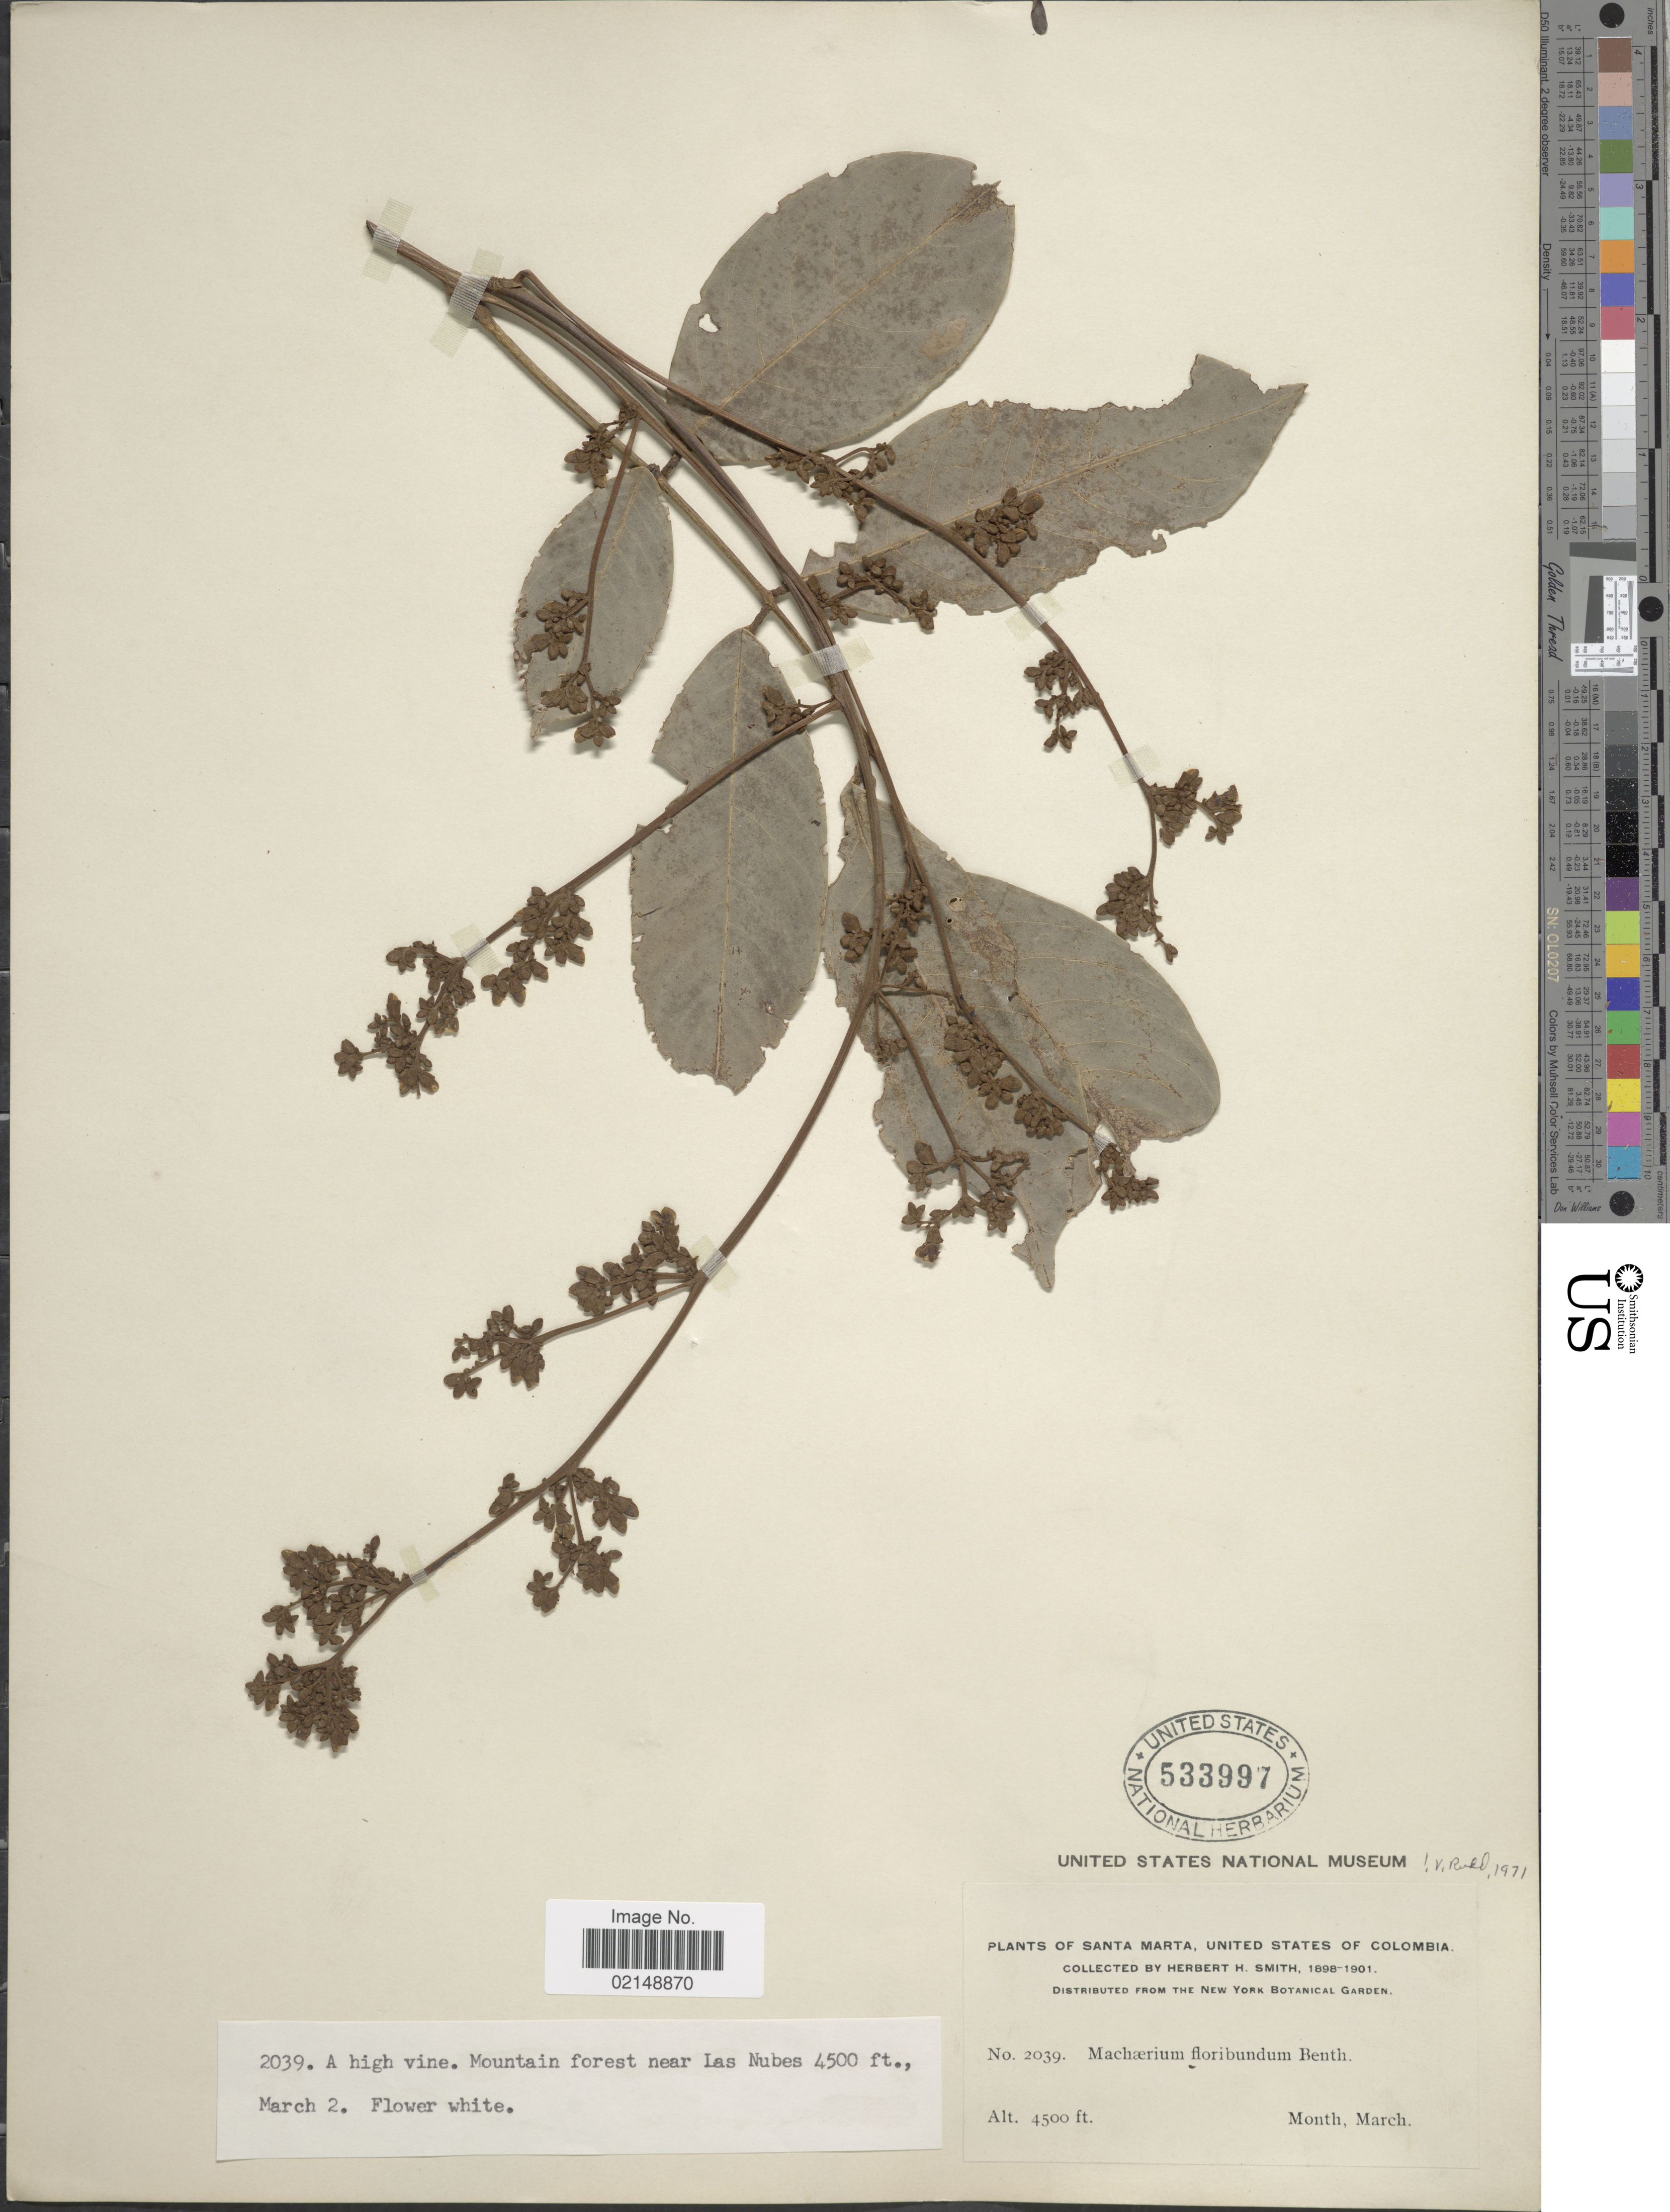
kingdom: Plantae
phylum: Tracheophyta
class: Magnoliopsida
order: Fabales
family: Fabaceae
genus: Machaerium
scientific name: Machaerium floribundum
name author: Benth.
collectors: Herbert H. Smith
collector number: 2039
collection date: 1898-03/1901-03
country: Colombia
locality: Santa Marta, United States of Colombia. Forest Cuaco Mountain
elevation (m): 1372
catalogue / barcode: US 533997